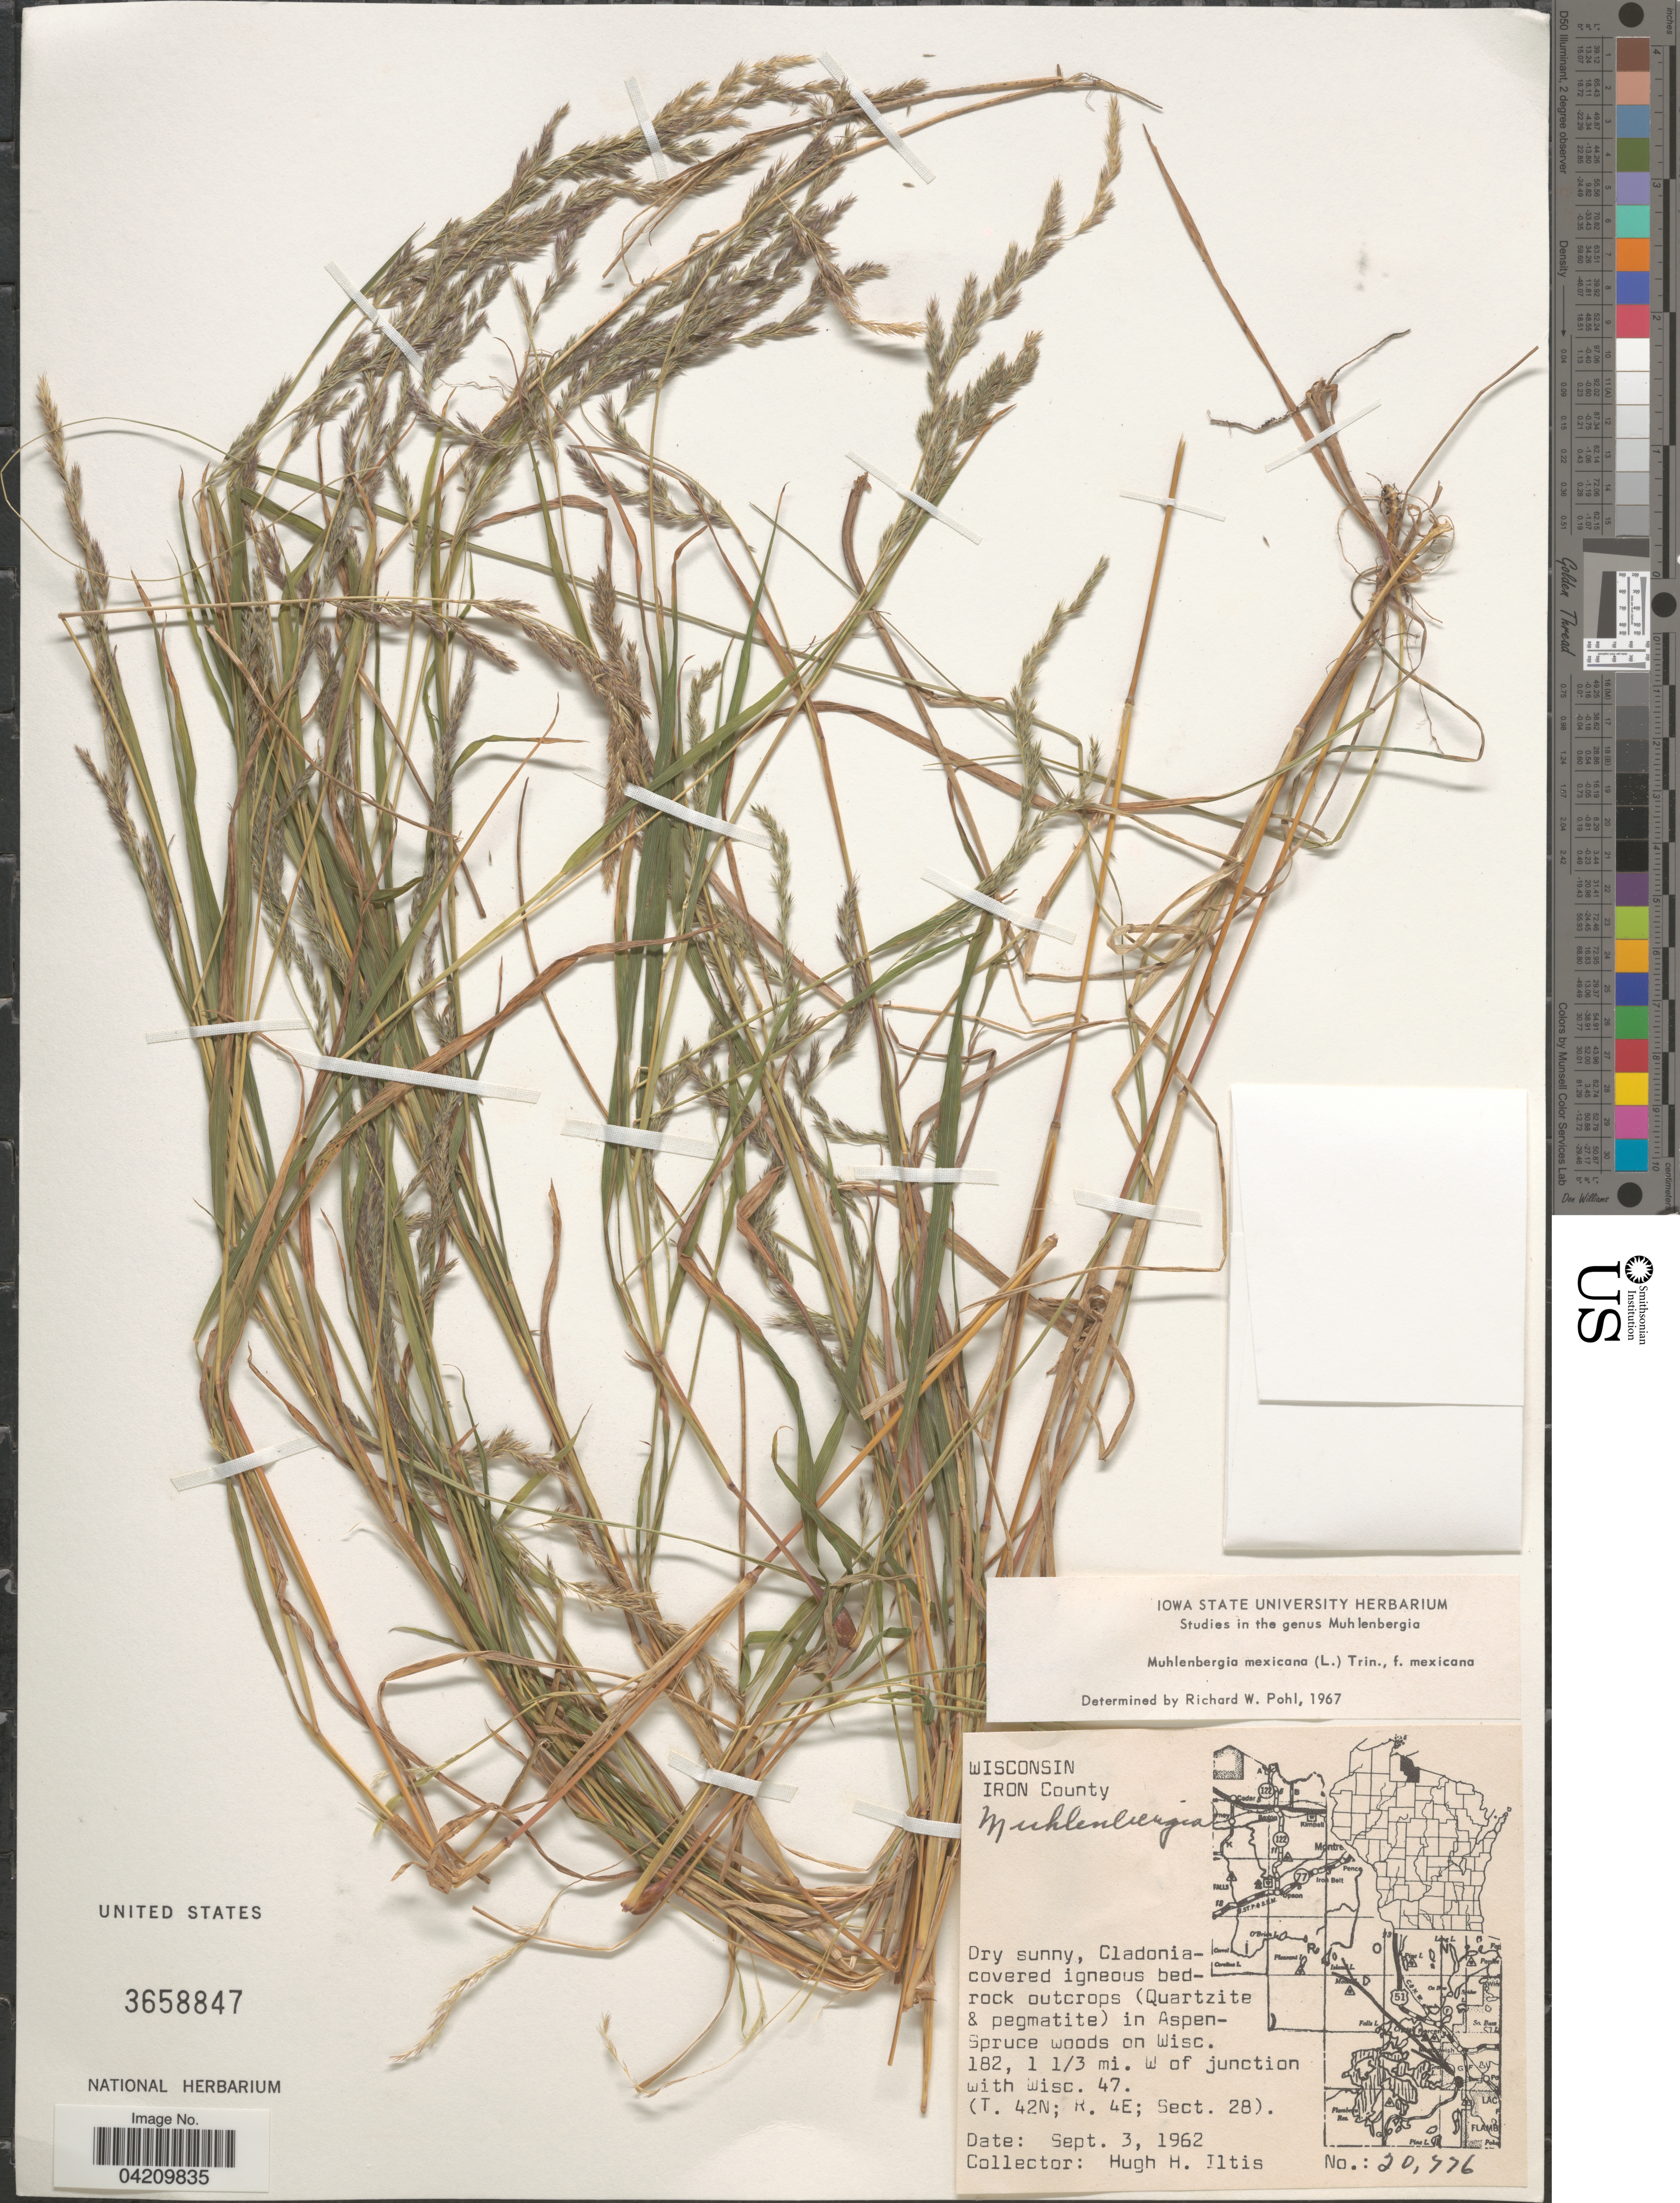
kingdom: Plantae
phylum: Tracheophyta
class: Liliopsida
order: Poales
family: Poaceae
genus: Muhlenbergia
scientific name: Muhlenbergia mexicana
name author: (L.) Trin.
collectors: H. H. Iltis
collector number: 20776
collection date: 1962-09-03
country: United States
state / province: Wisconsin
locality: Iron County. In Aspen-Spruce woods on Wisc. 182, 1 1/3 mi. W of junction with Wisc. 47 (T. 42N; R. 4E; Sect. 28).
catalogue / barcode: US 3658847